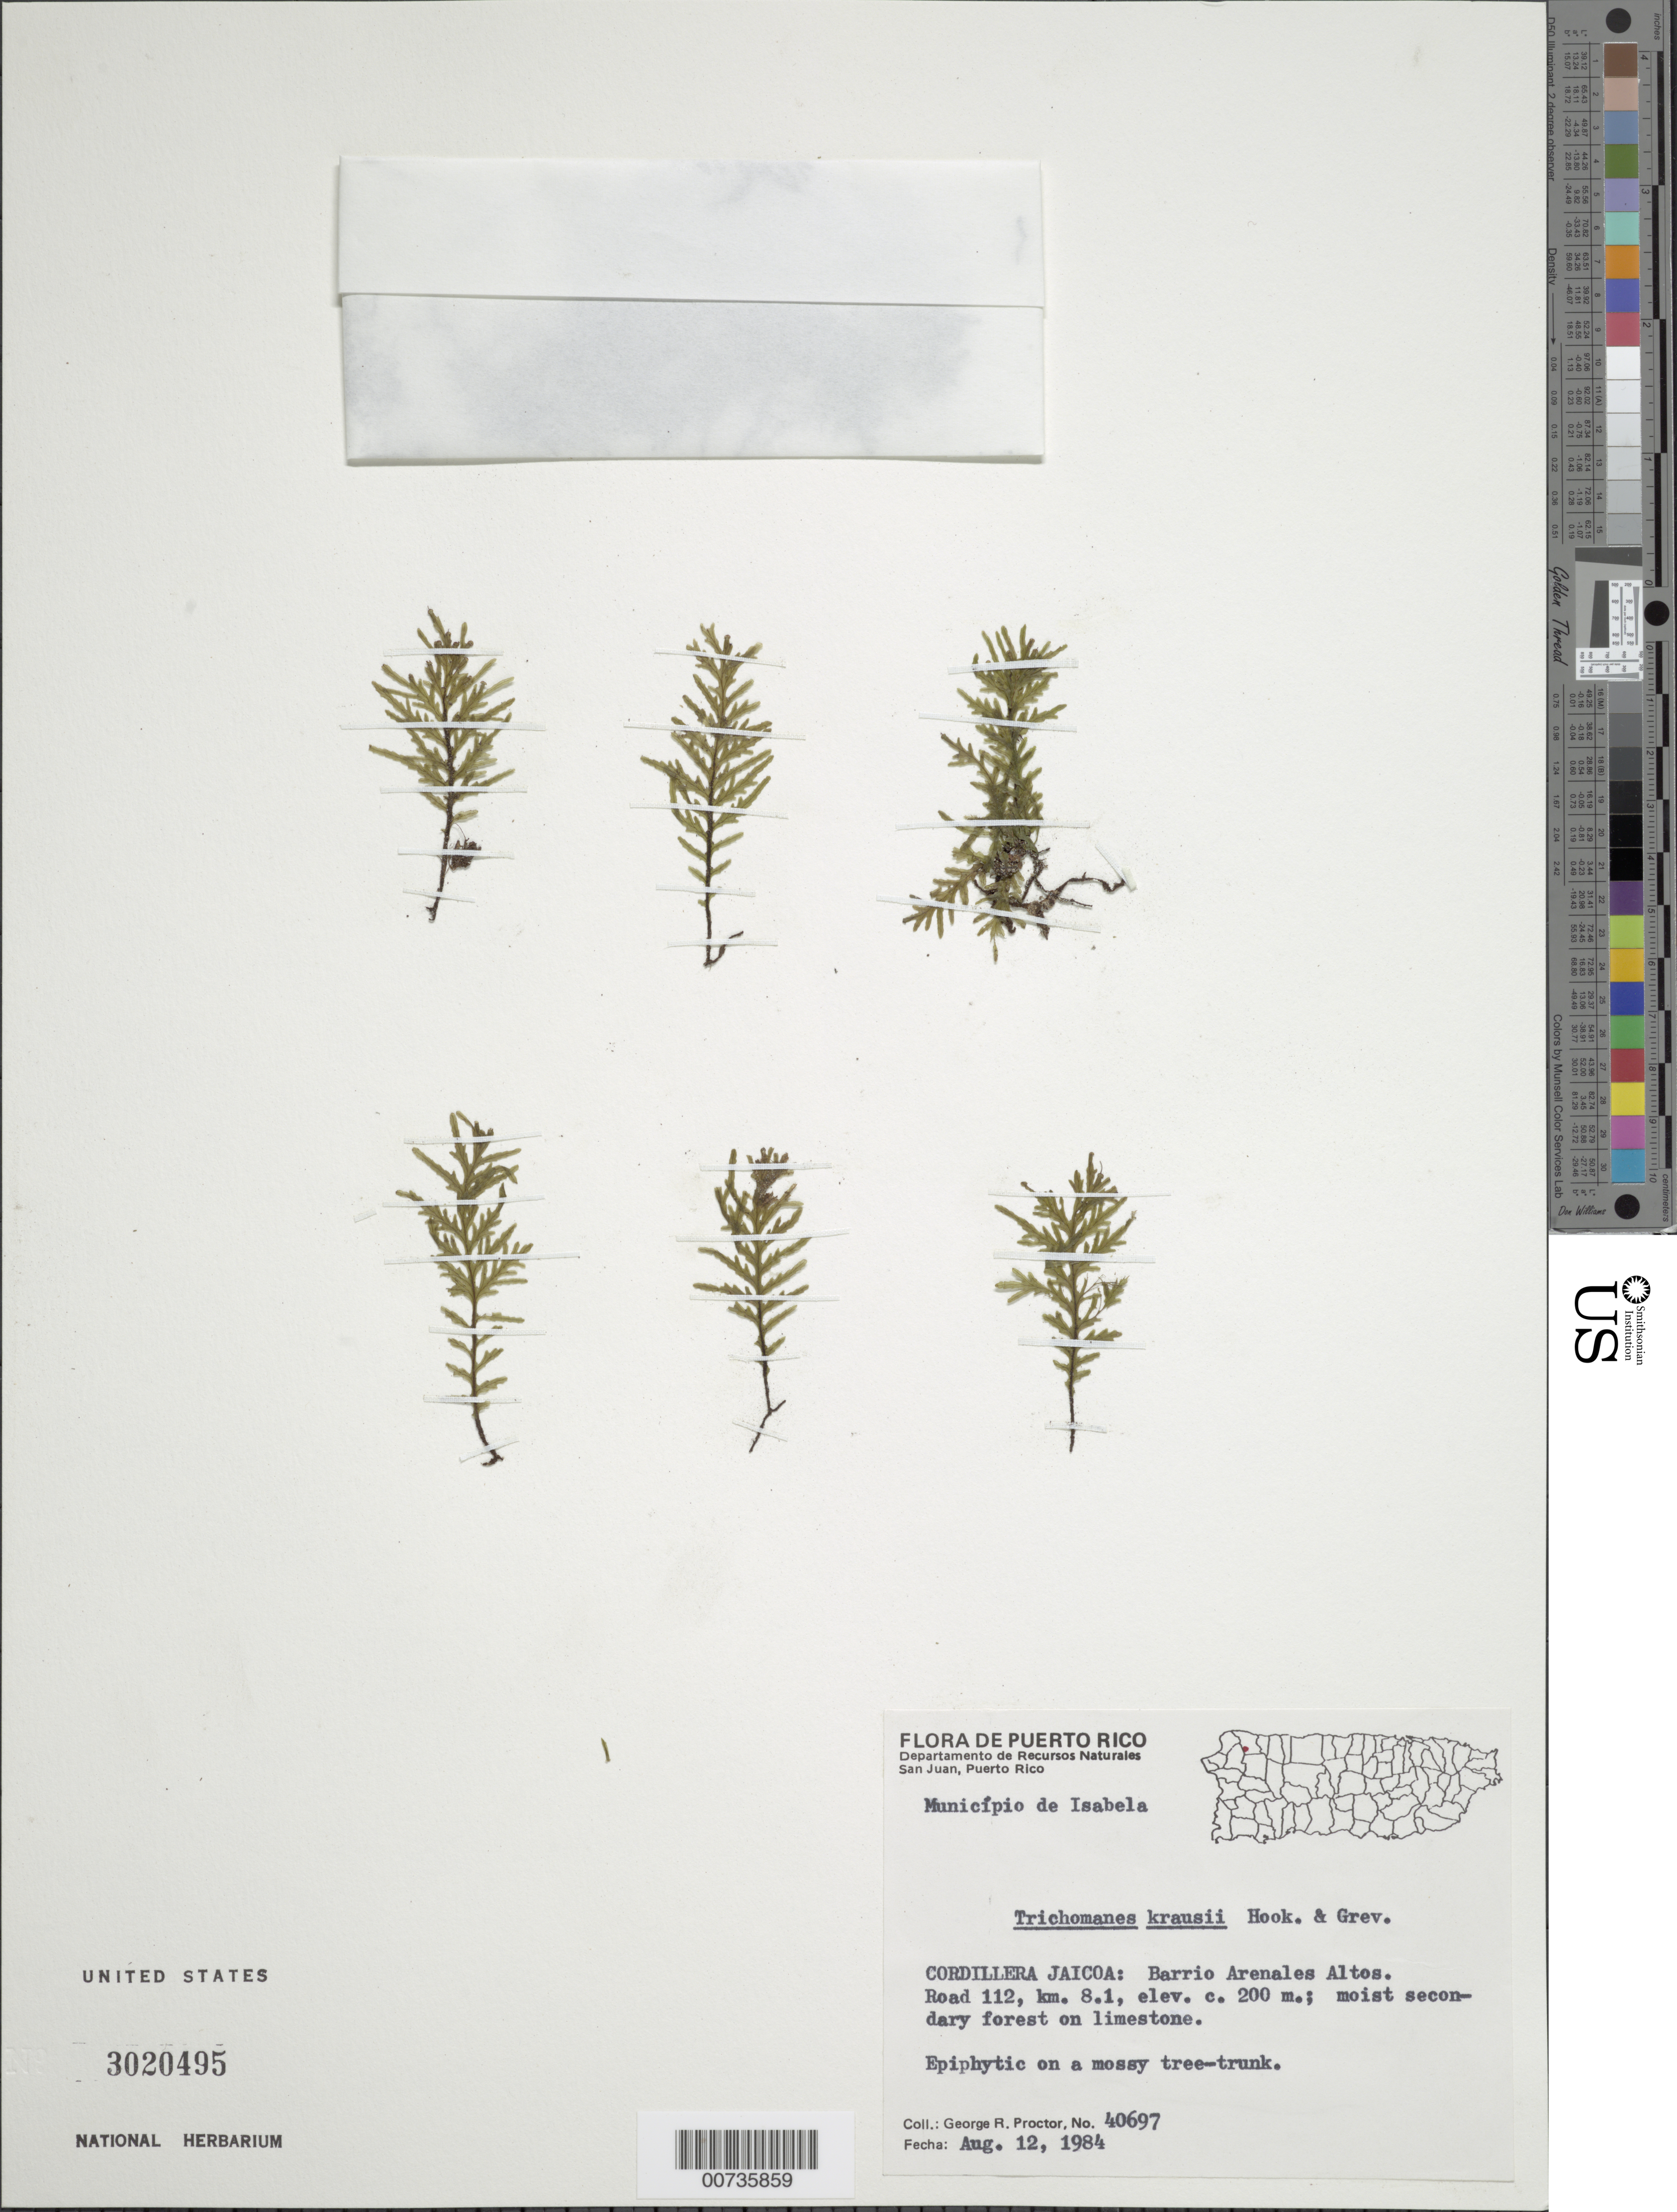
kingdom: Plantae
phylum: Tracheophyta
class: Polypodiopsida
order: Hymenophyllales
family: Hymenophyllaceae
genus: Didymoglossum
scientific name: Didymoglossum kraussii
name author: (Hook. & Grev.) C. Presl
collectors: G. R. Proctor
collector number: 40697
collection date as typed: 12 Aug 1984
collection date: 1984-08-12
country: Puerto Rico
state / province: Isabela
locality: Mun. Isabela, Cordillera Jaicoa: Barrio Arenales Altos. Road 112, km 8.1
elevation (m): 200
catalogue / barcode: US 3020495